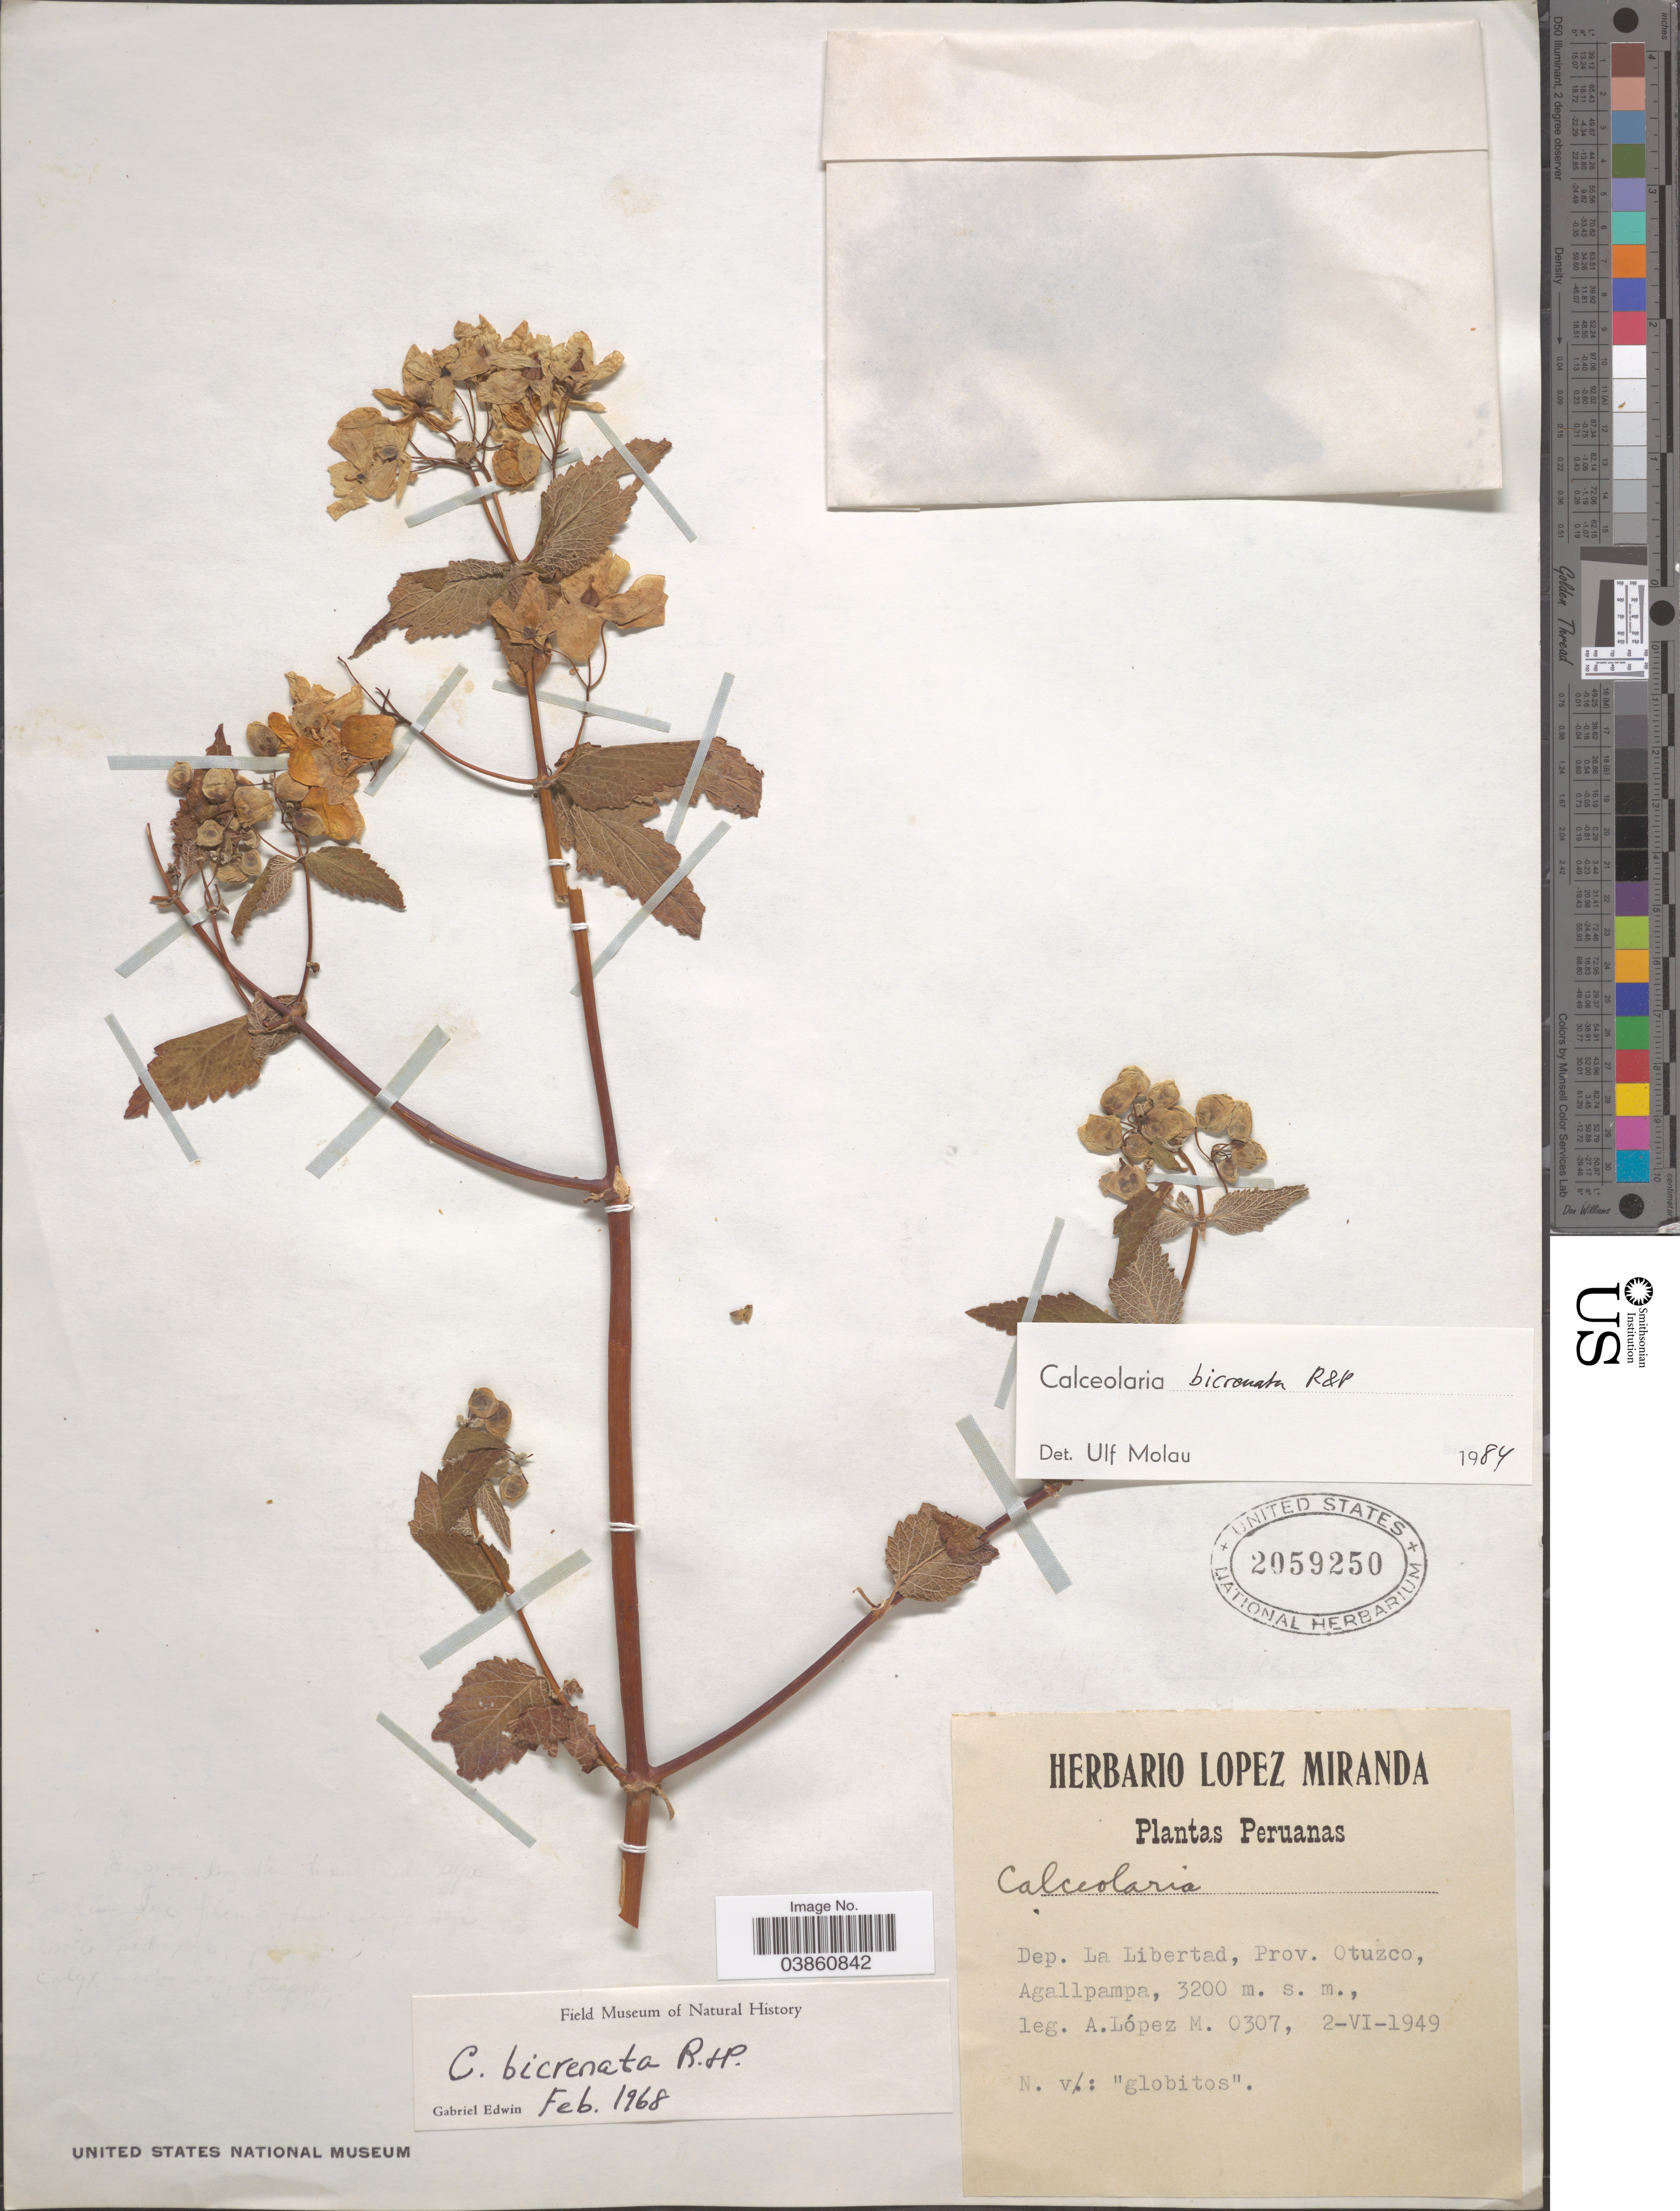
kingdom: Plantae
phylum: Tracheophyta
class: Magnoliopsida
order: Lamiales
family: Calceolariaceae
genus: Calceolaria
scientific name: Calceolaria bicrenata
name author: Ruiz & Pav.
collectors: A. López M.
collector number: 0307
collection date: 1949-06-02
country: Peru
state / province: La Libertad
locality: Dep. La Libertad, Prov. Otuzco, Agallpampa.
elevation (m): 3200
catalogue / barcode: US 2059250